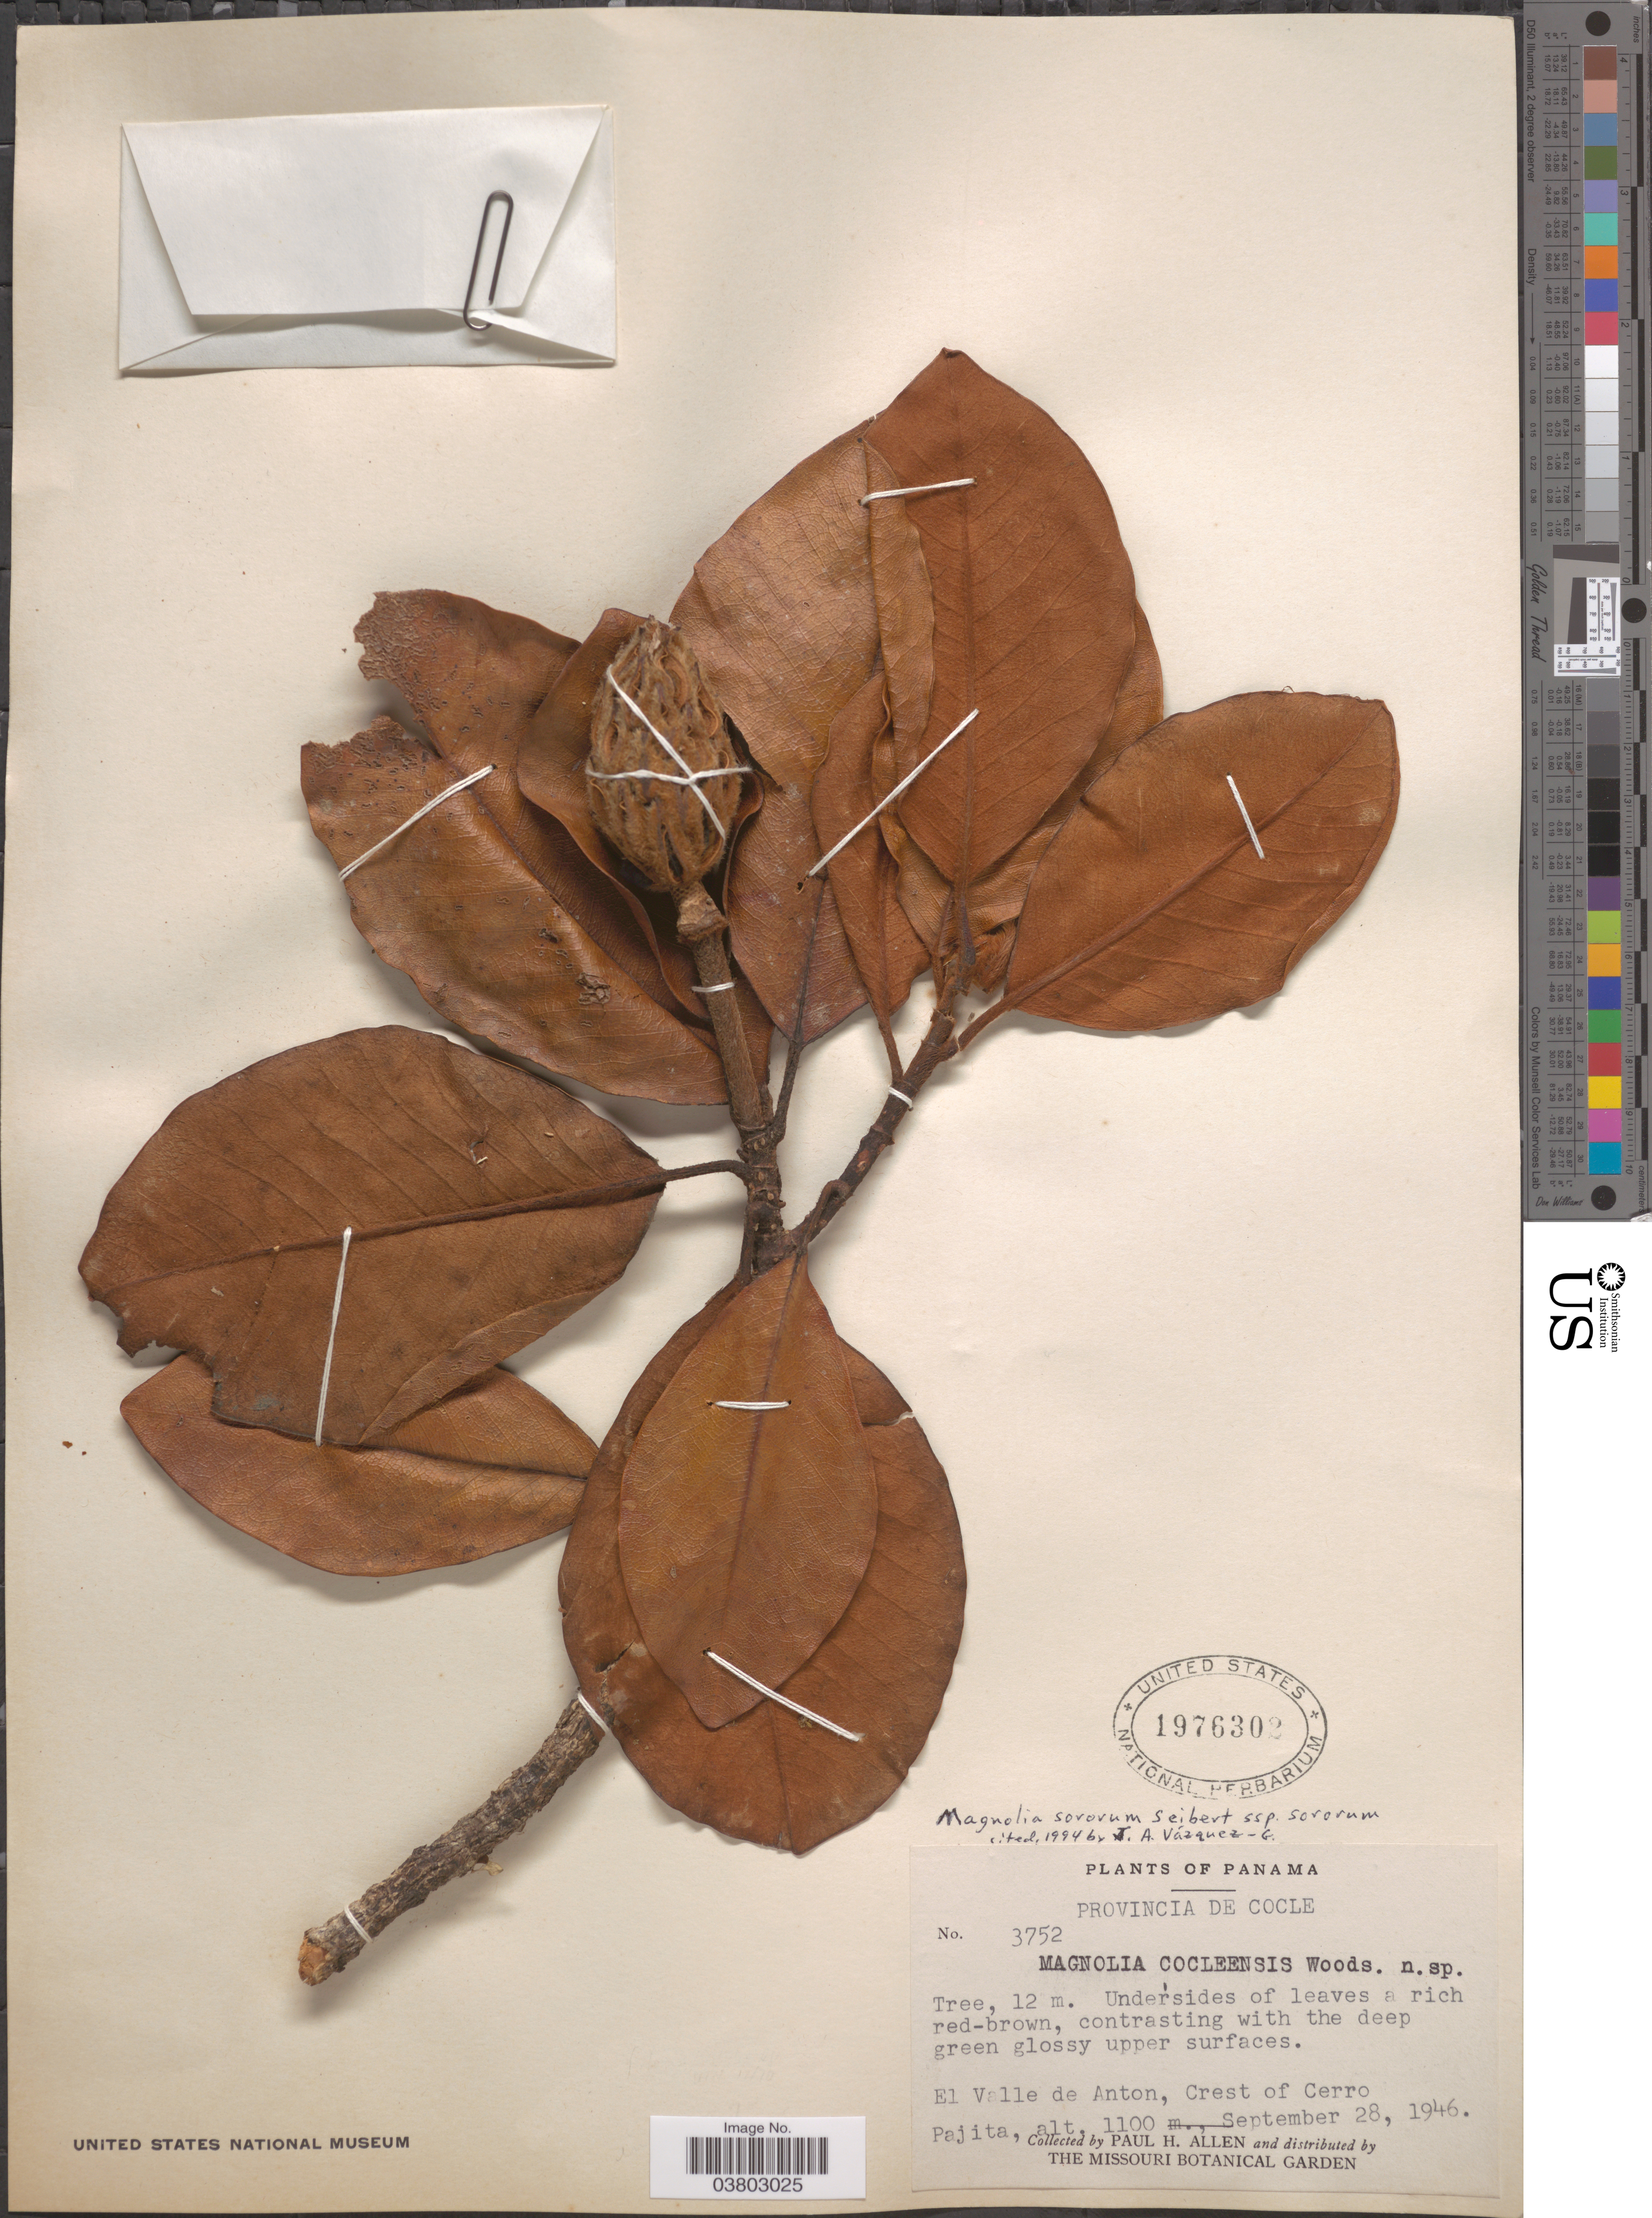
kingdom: Plantae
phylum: Tracheophyta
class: Magnoliopsida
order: Magnoliales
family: Magnoliaceae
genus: Magnolia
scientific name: Magnolia sororum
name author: Seibert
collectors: P. H. Allen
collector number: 3752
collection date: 1946-09-28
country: Panama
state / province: Cocle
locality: El Valle de Anton, Crest of Cerro Pajita.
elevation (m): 1100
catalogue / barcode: US 1976302